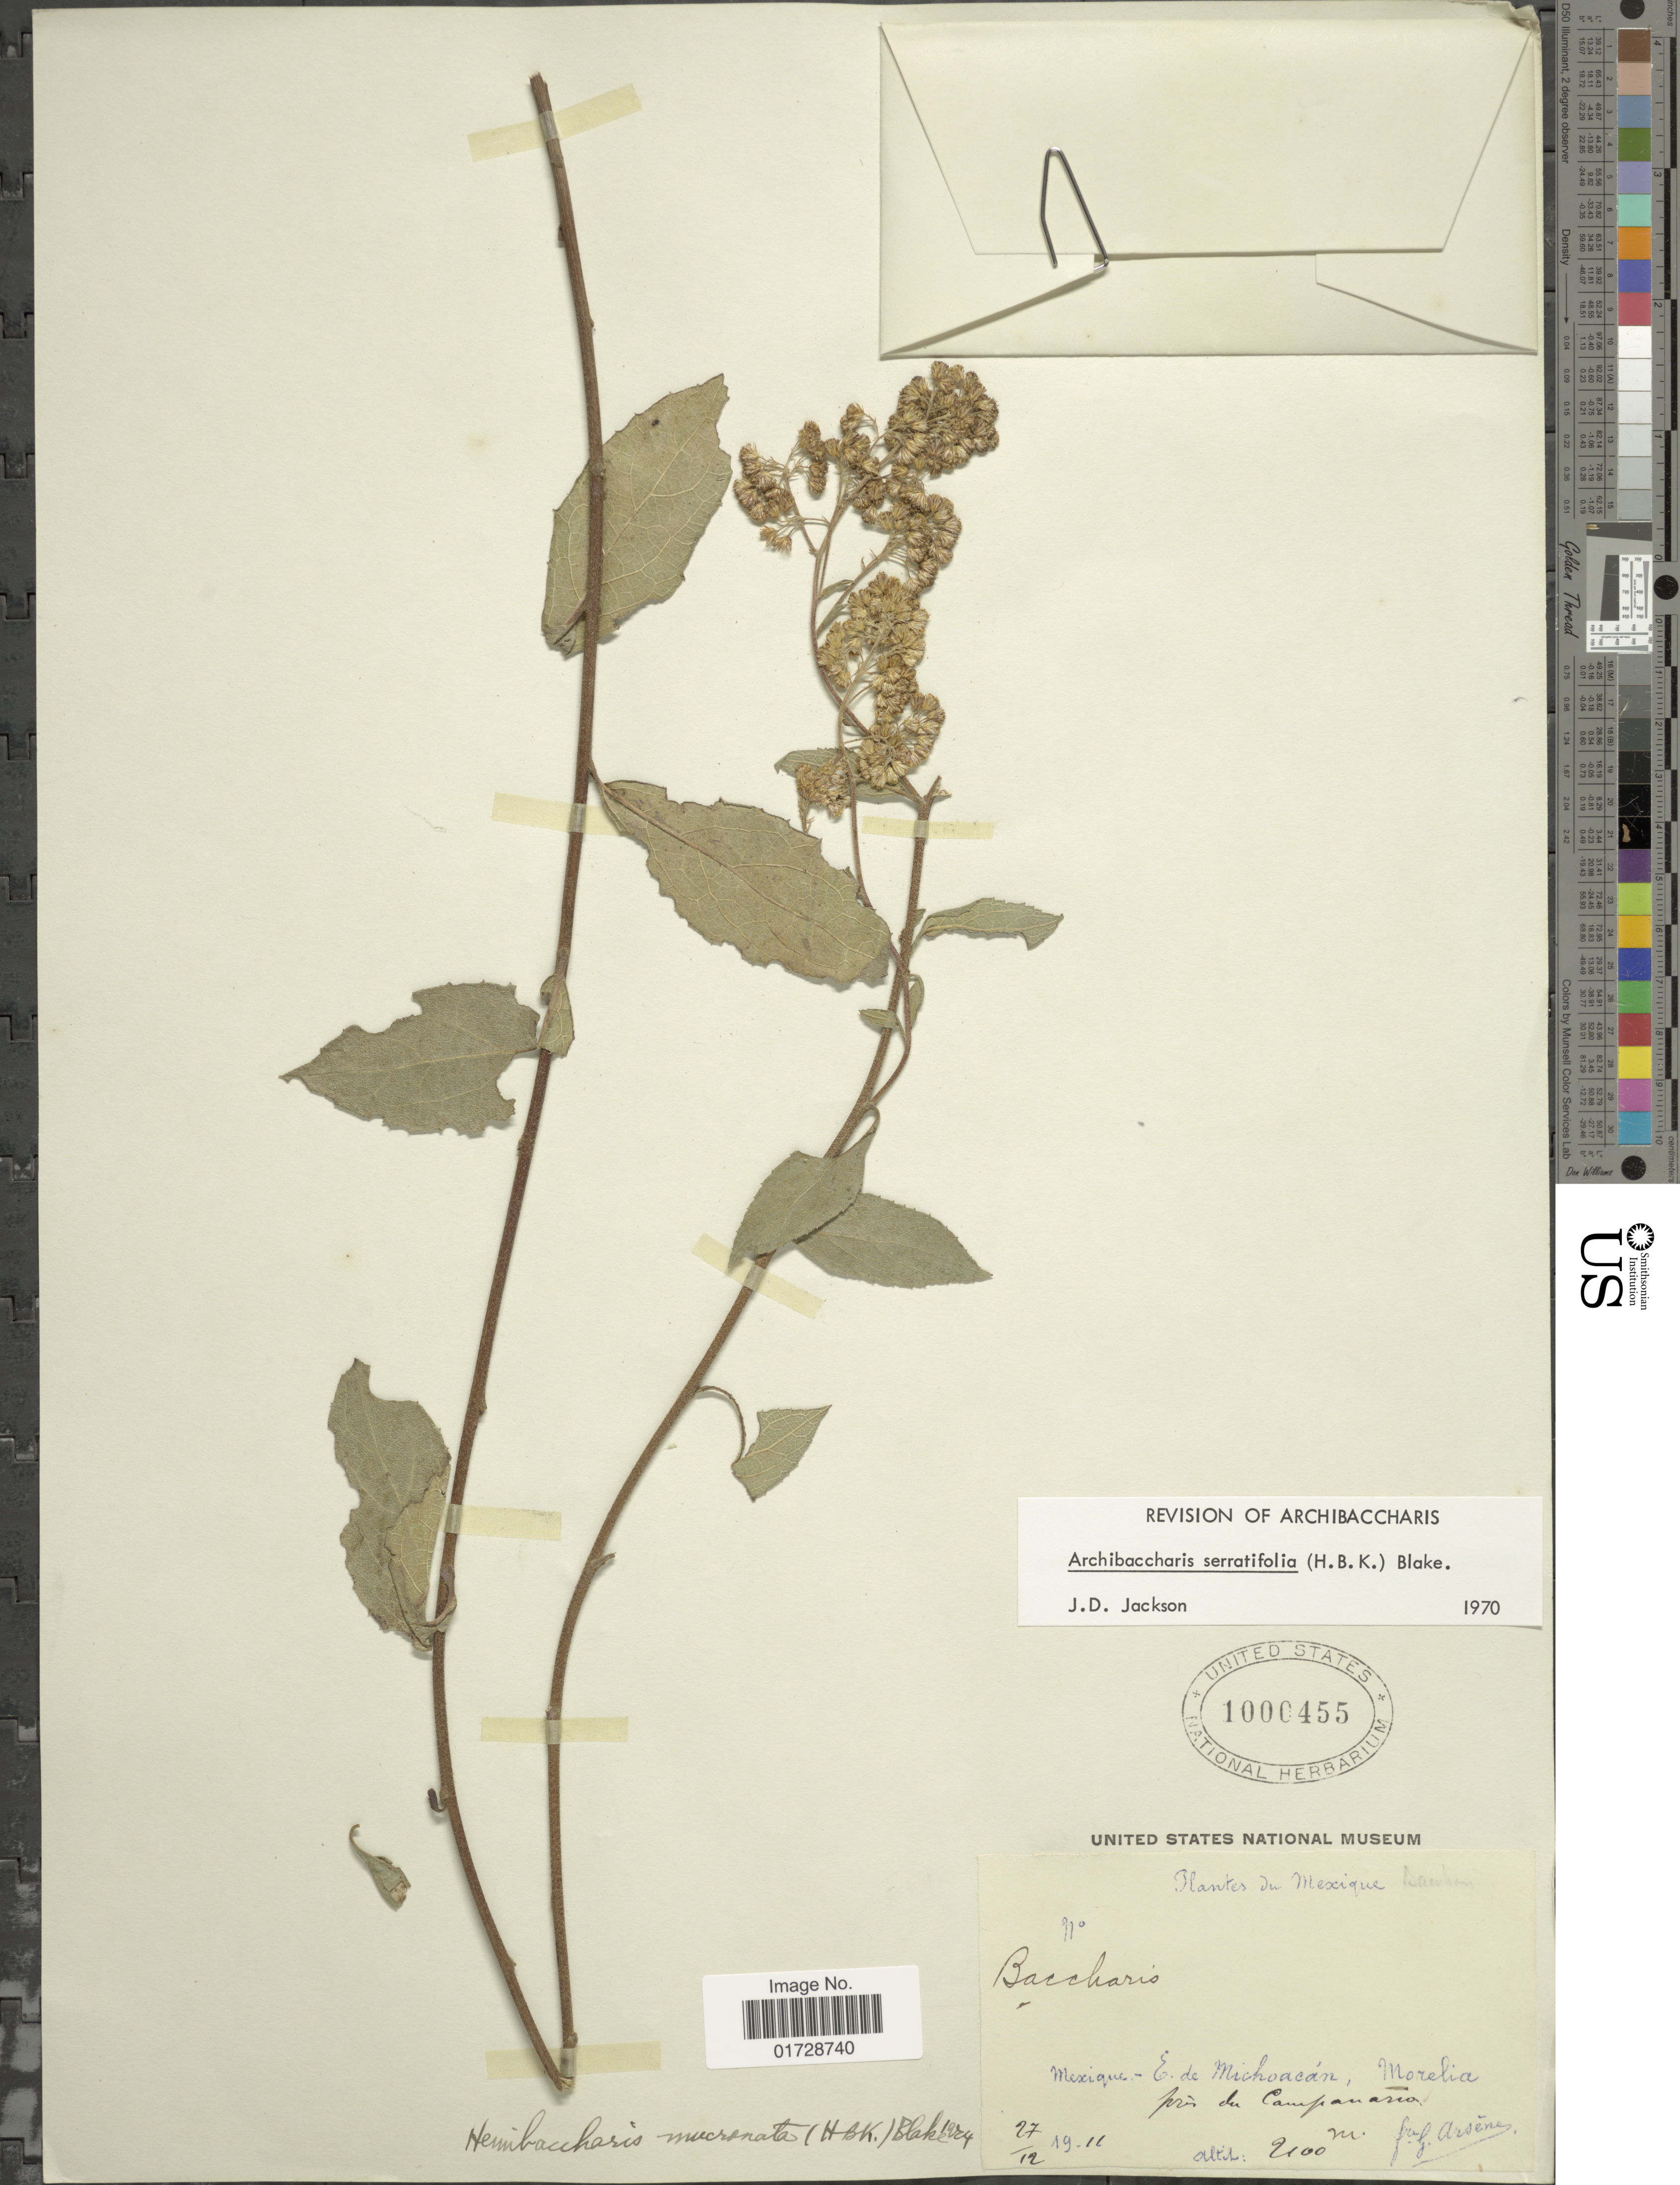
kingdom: Plantae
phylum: Tracheophyta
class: Magnoliopsida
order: Asterales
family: Asteraceae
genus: Archibaccharis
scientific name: Archibaccharis serratifolia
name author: (Kunth) S.F. Blake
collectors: Bro. G. Arsène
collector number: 970*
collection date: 1911-12-27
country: Mexico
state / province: Michoacán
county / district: Morelia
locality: Campanario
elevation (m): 2100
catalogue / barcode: US 1000455